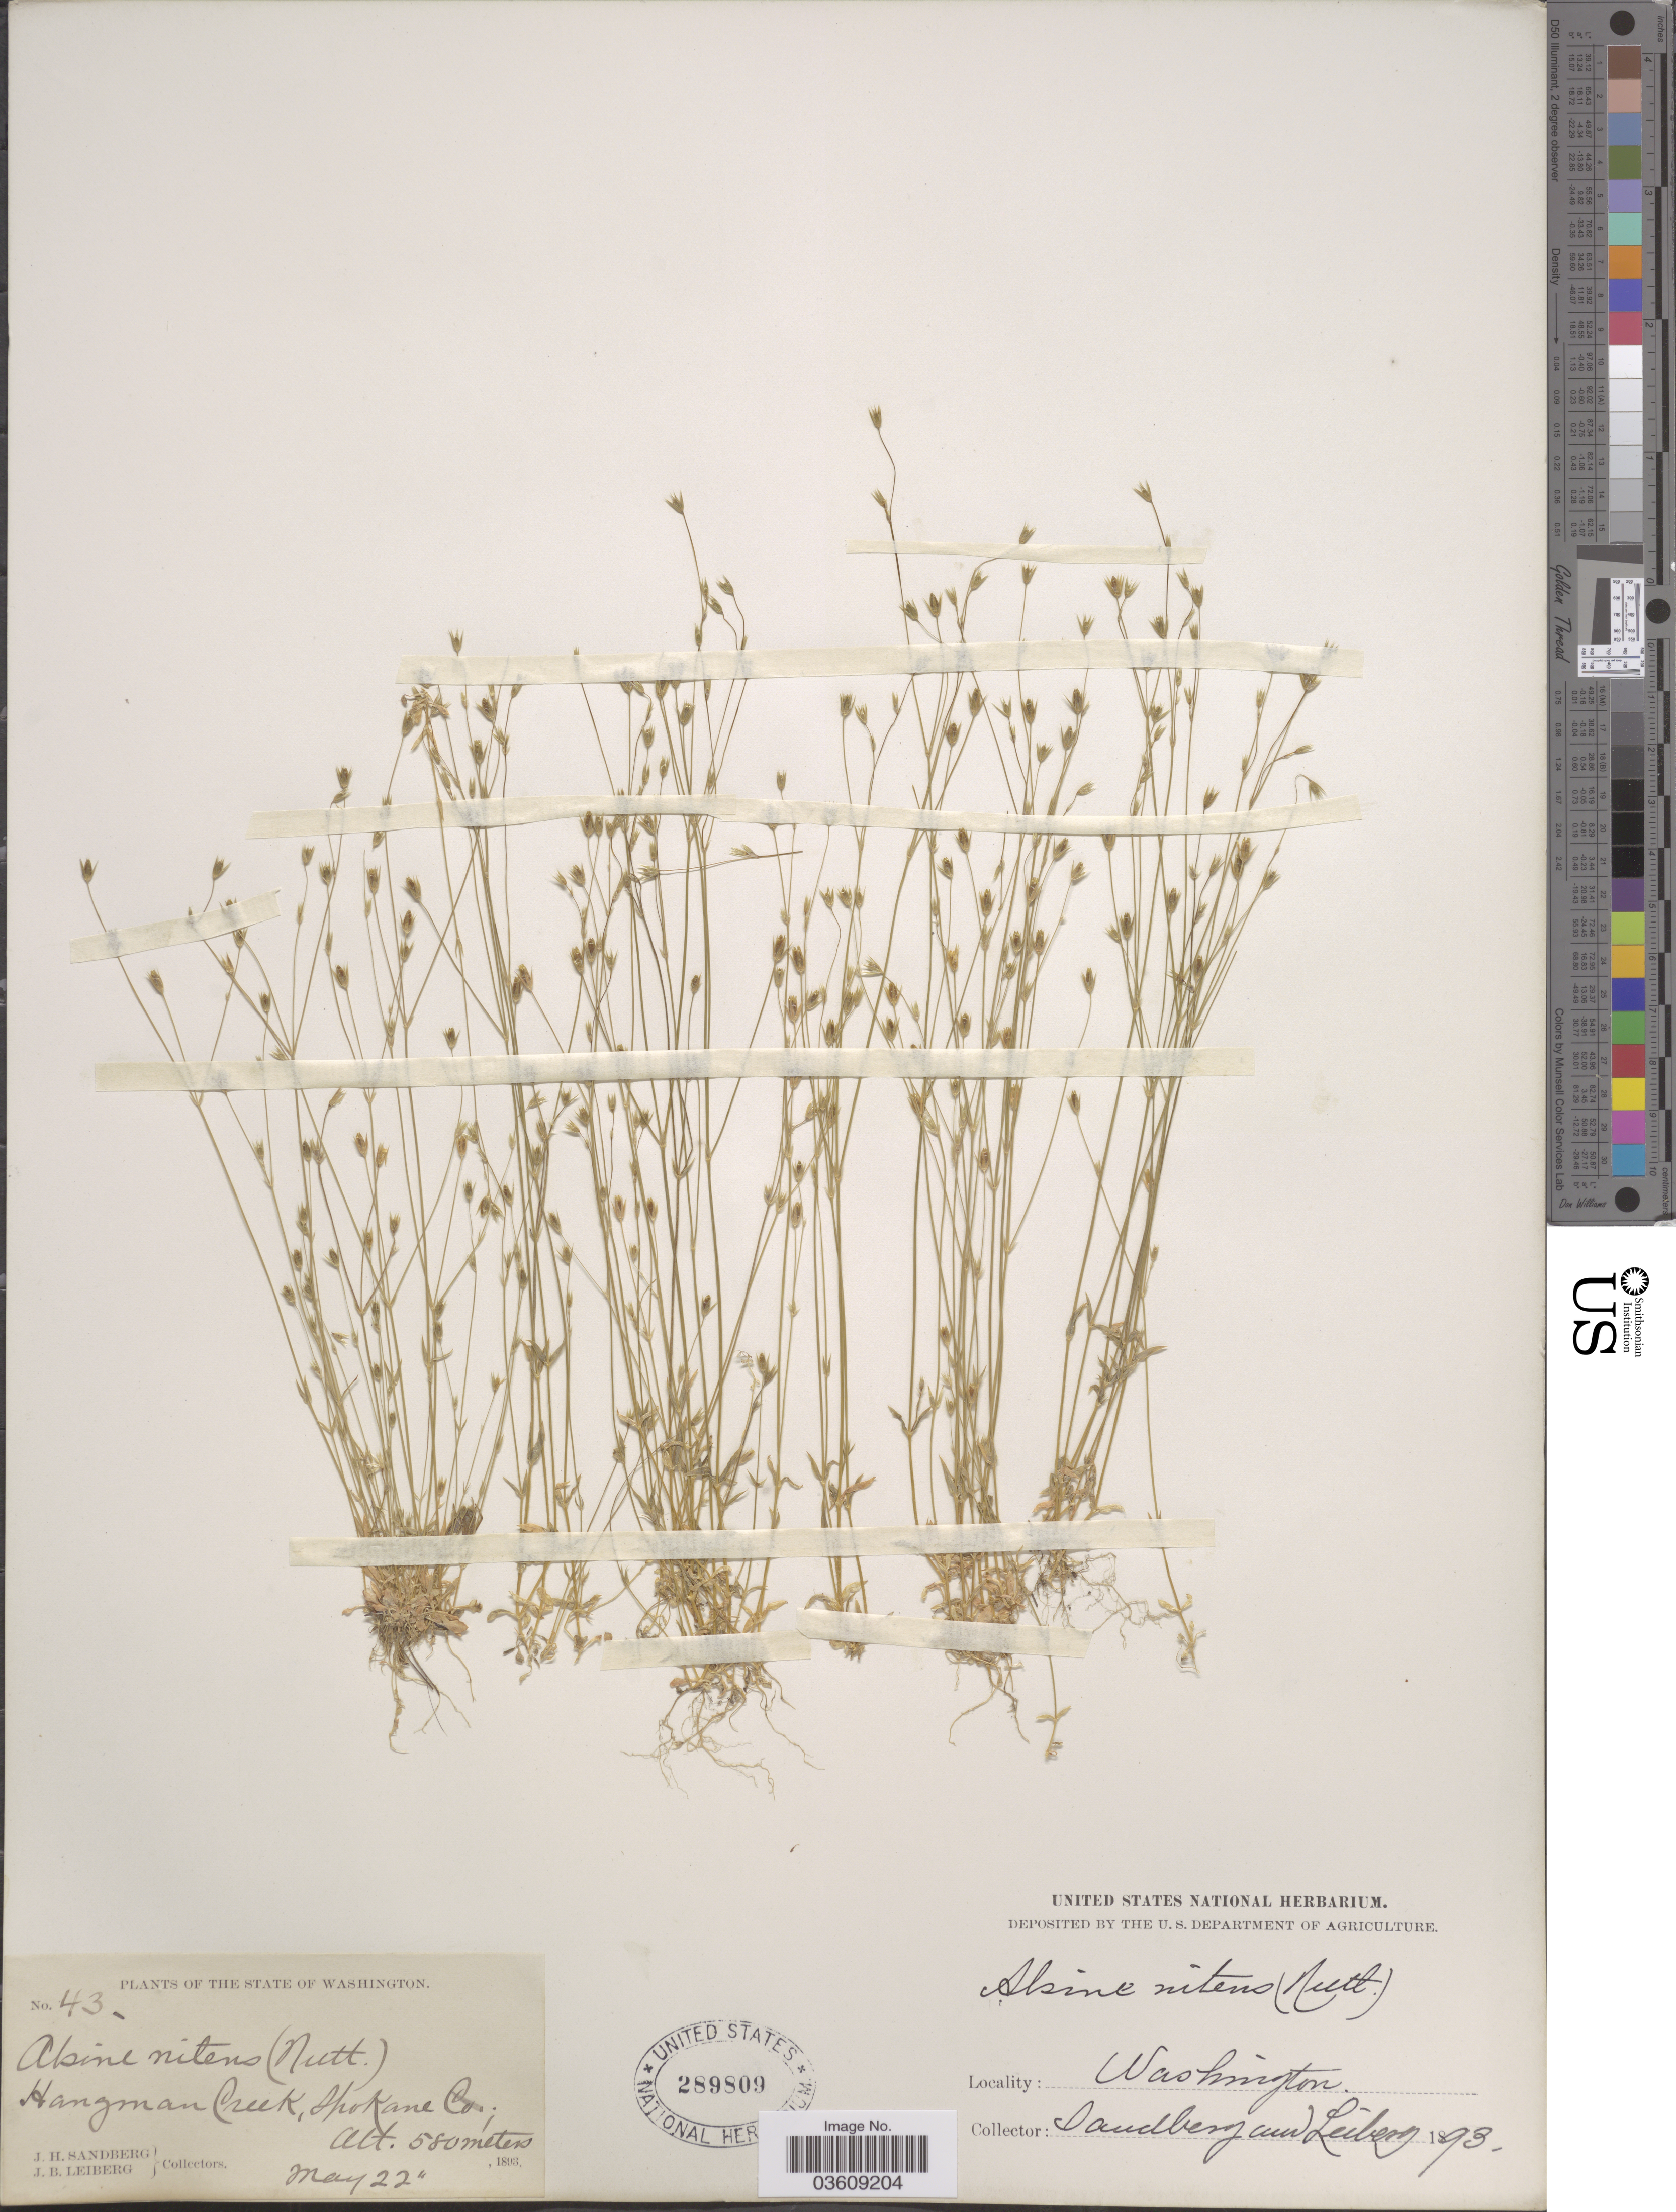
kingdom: Plantae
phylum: Tracheophyta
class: Magnoliopsida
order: Caryophyllales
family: Caryophyllaceae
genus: Stellaria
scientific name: Stellaria nitens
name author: Nutt.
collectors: J. H. Sandberg & J. B. Leiberg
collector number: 43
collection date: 1893-05-22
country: United States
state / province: Washington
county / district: Spokane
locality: Hangman Creek, Spokane Co.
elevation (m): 580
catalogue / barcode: US 289809